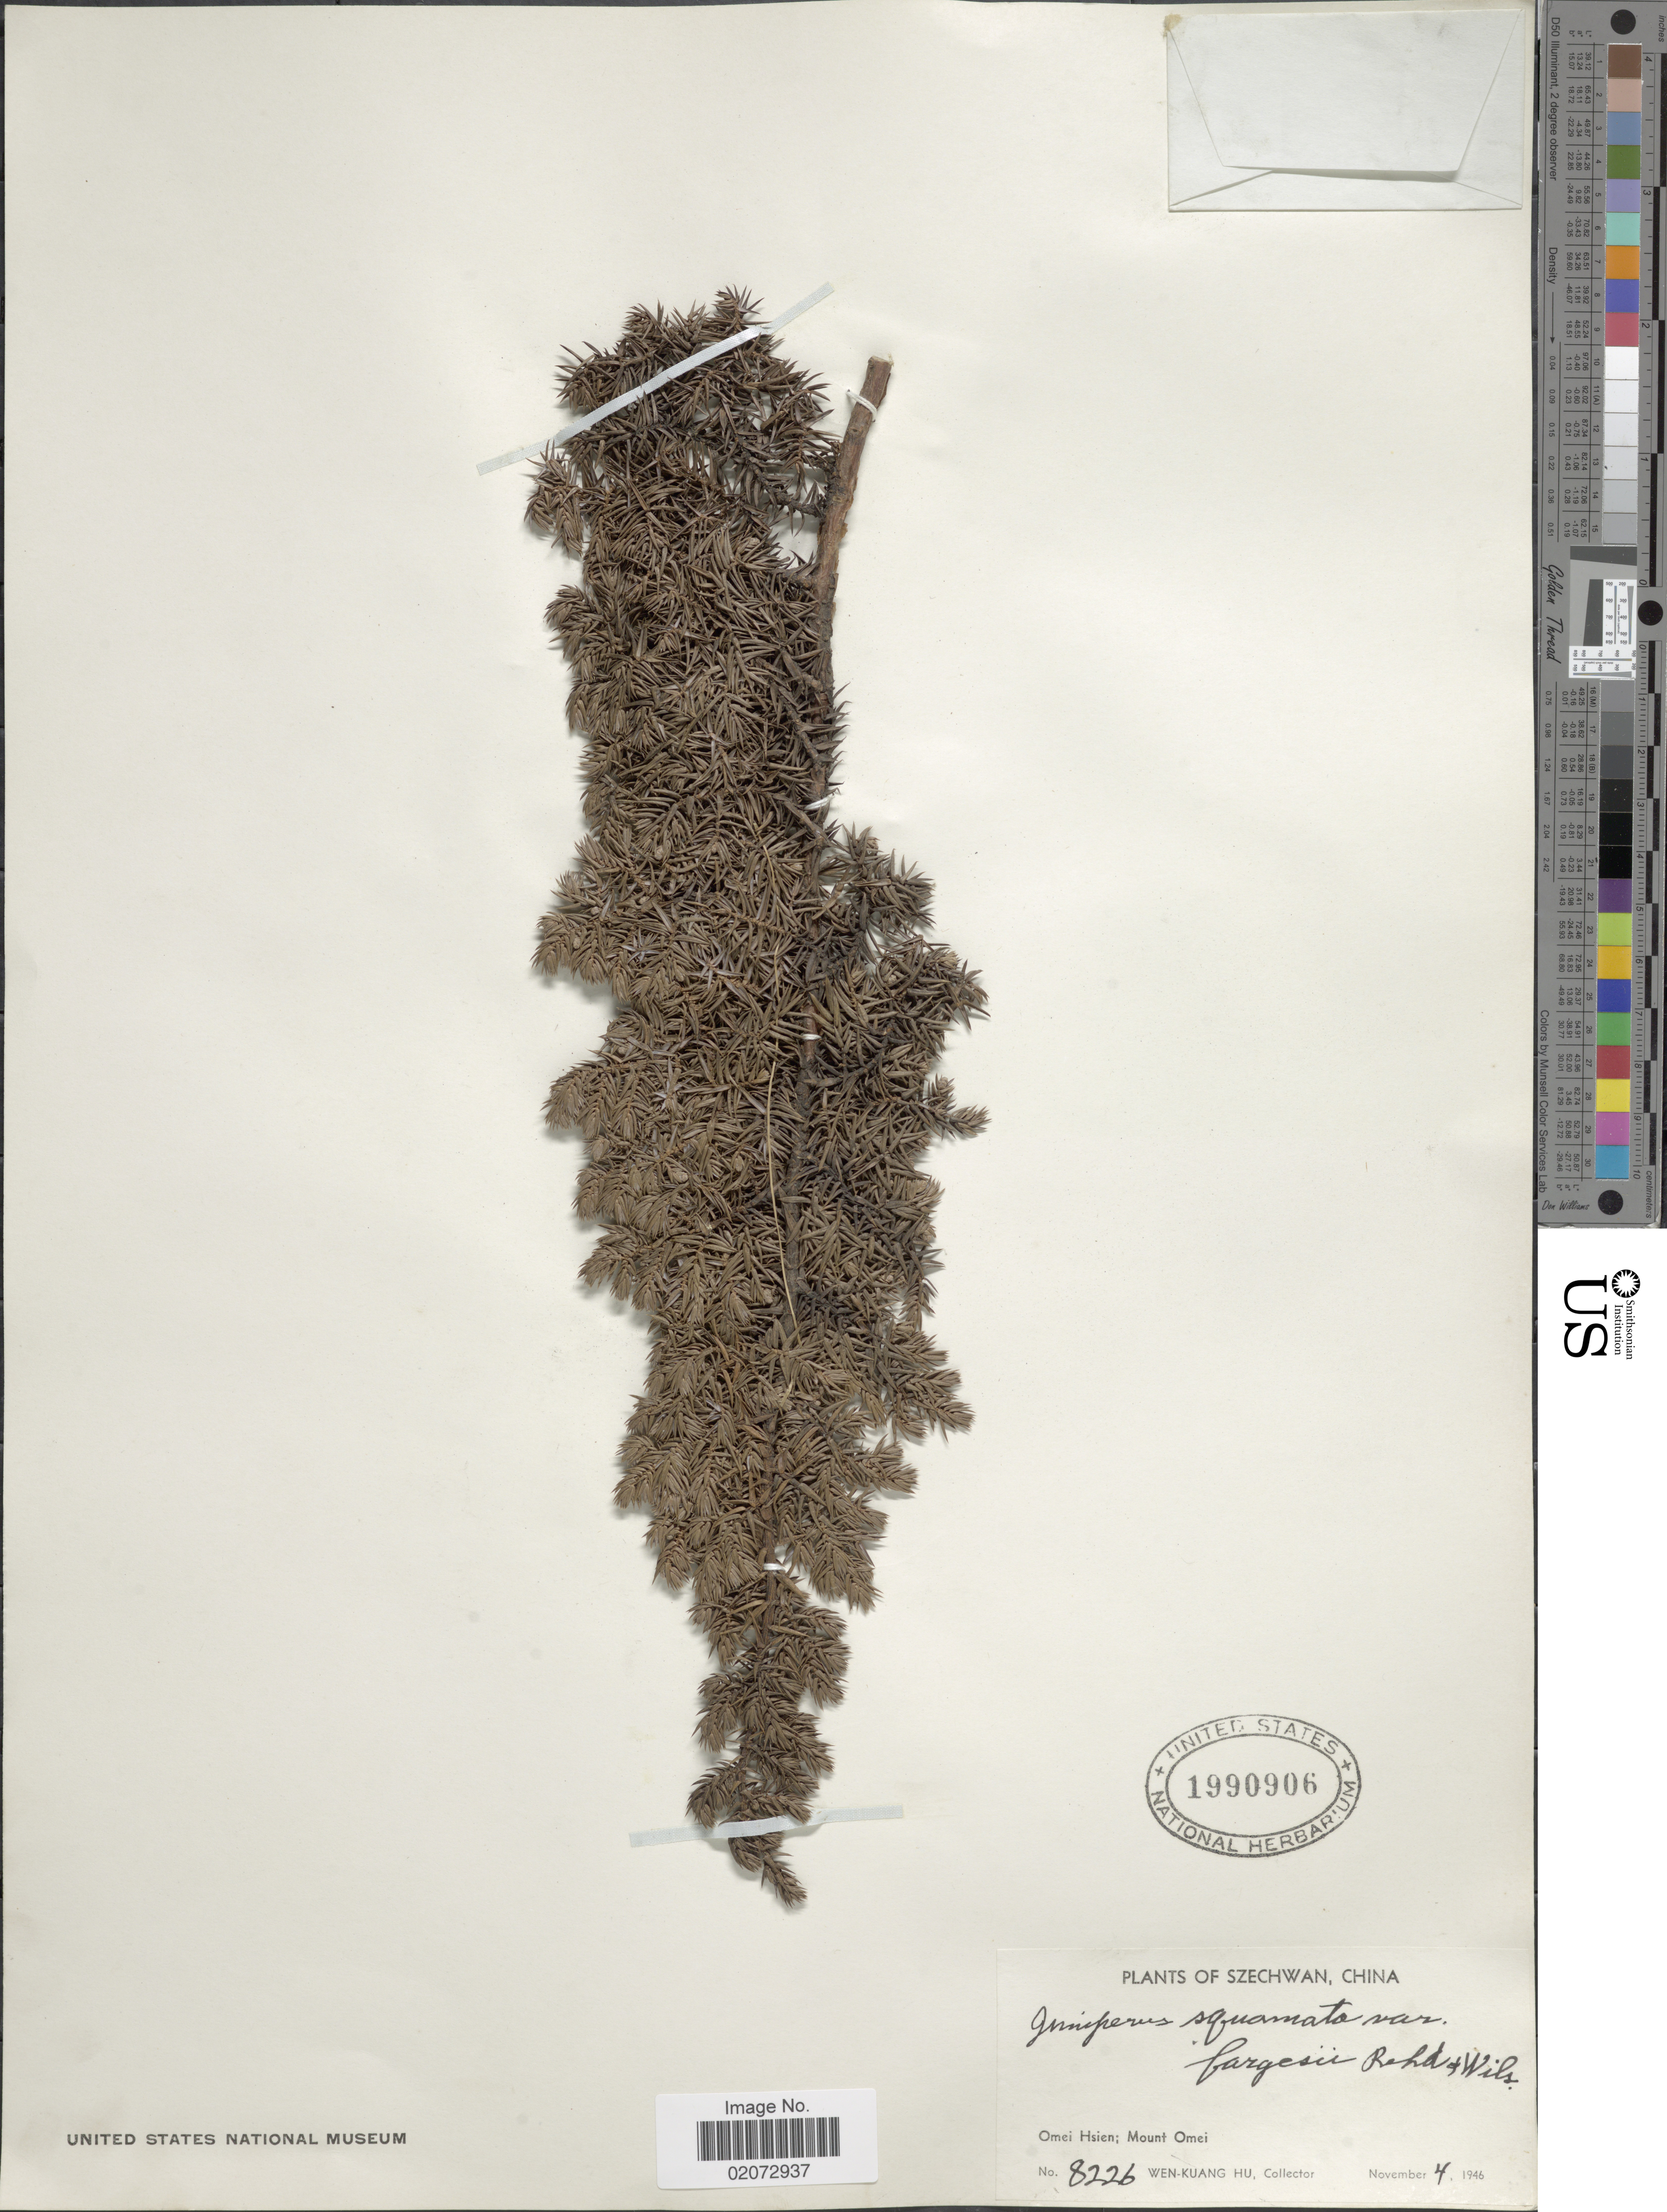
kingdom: Plantae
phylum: Tracheophyta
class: Pinopsida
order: Pinales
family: Cupressaceae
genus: Juniperus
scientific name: Juniperus squamata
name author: Buch.-Ham. ex D. Don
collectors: W. K. Hu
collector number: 8226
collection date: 1946-11-04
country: China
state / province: Sichuan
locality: Szechwan, China. Omei Hsien; Mount Omei.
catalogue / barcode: US 1990906